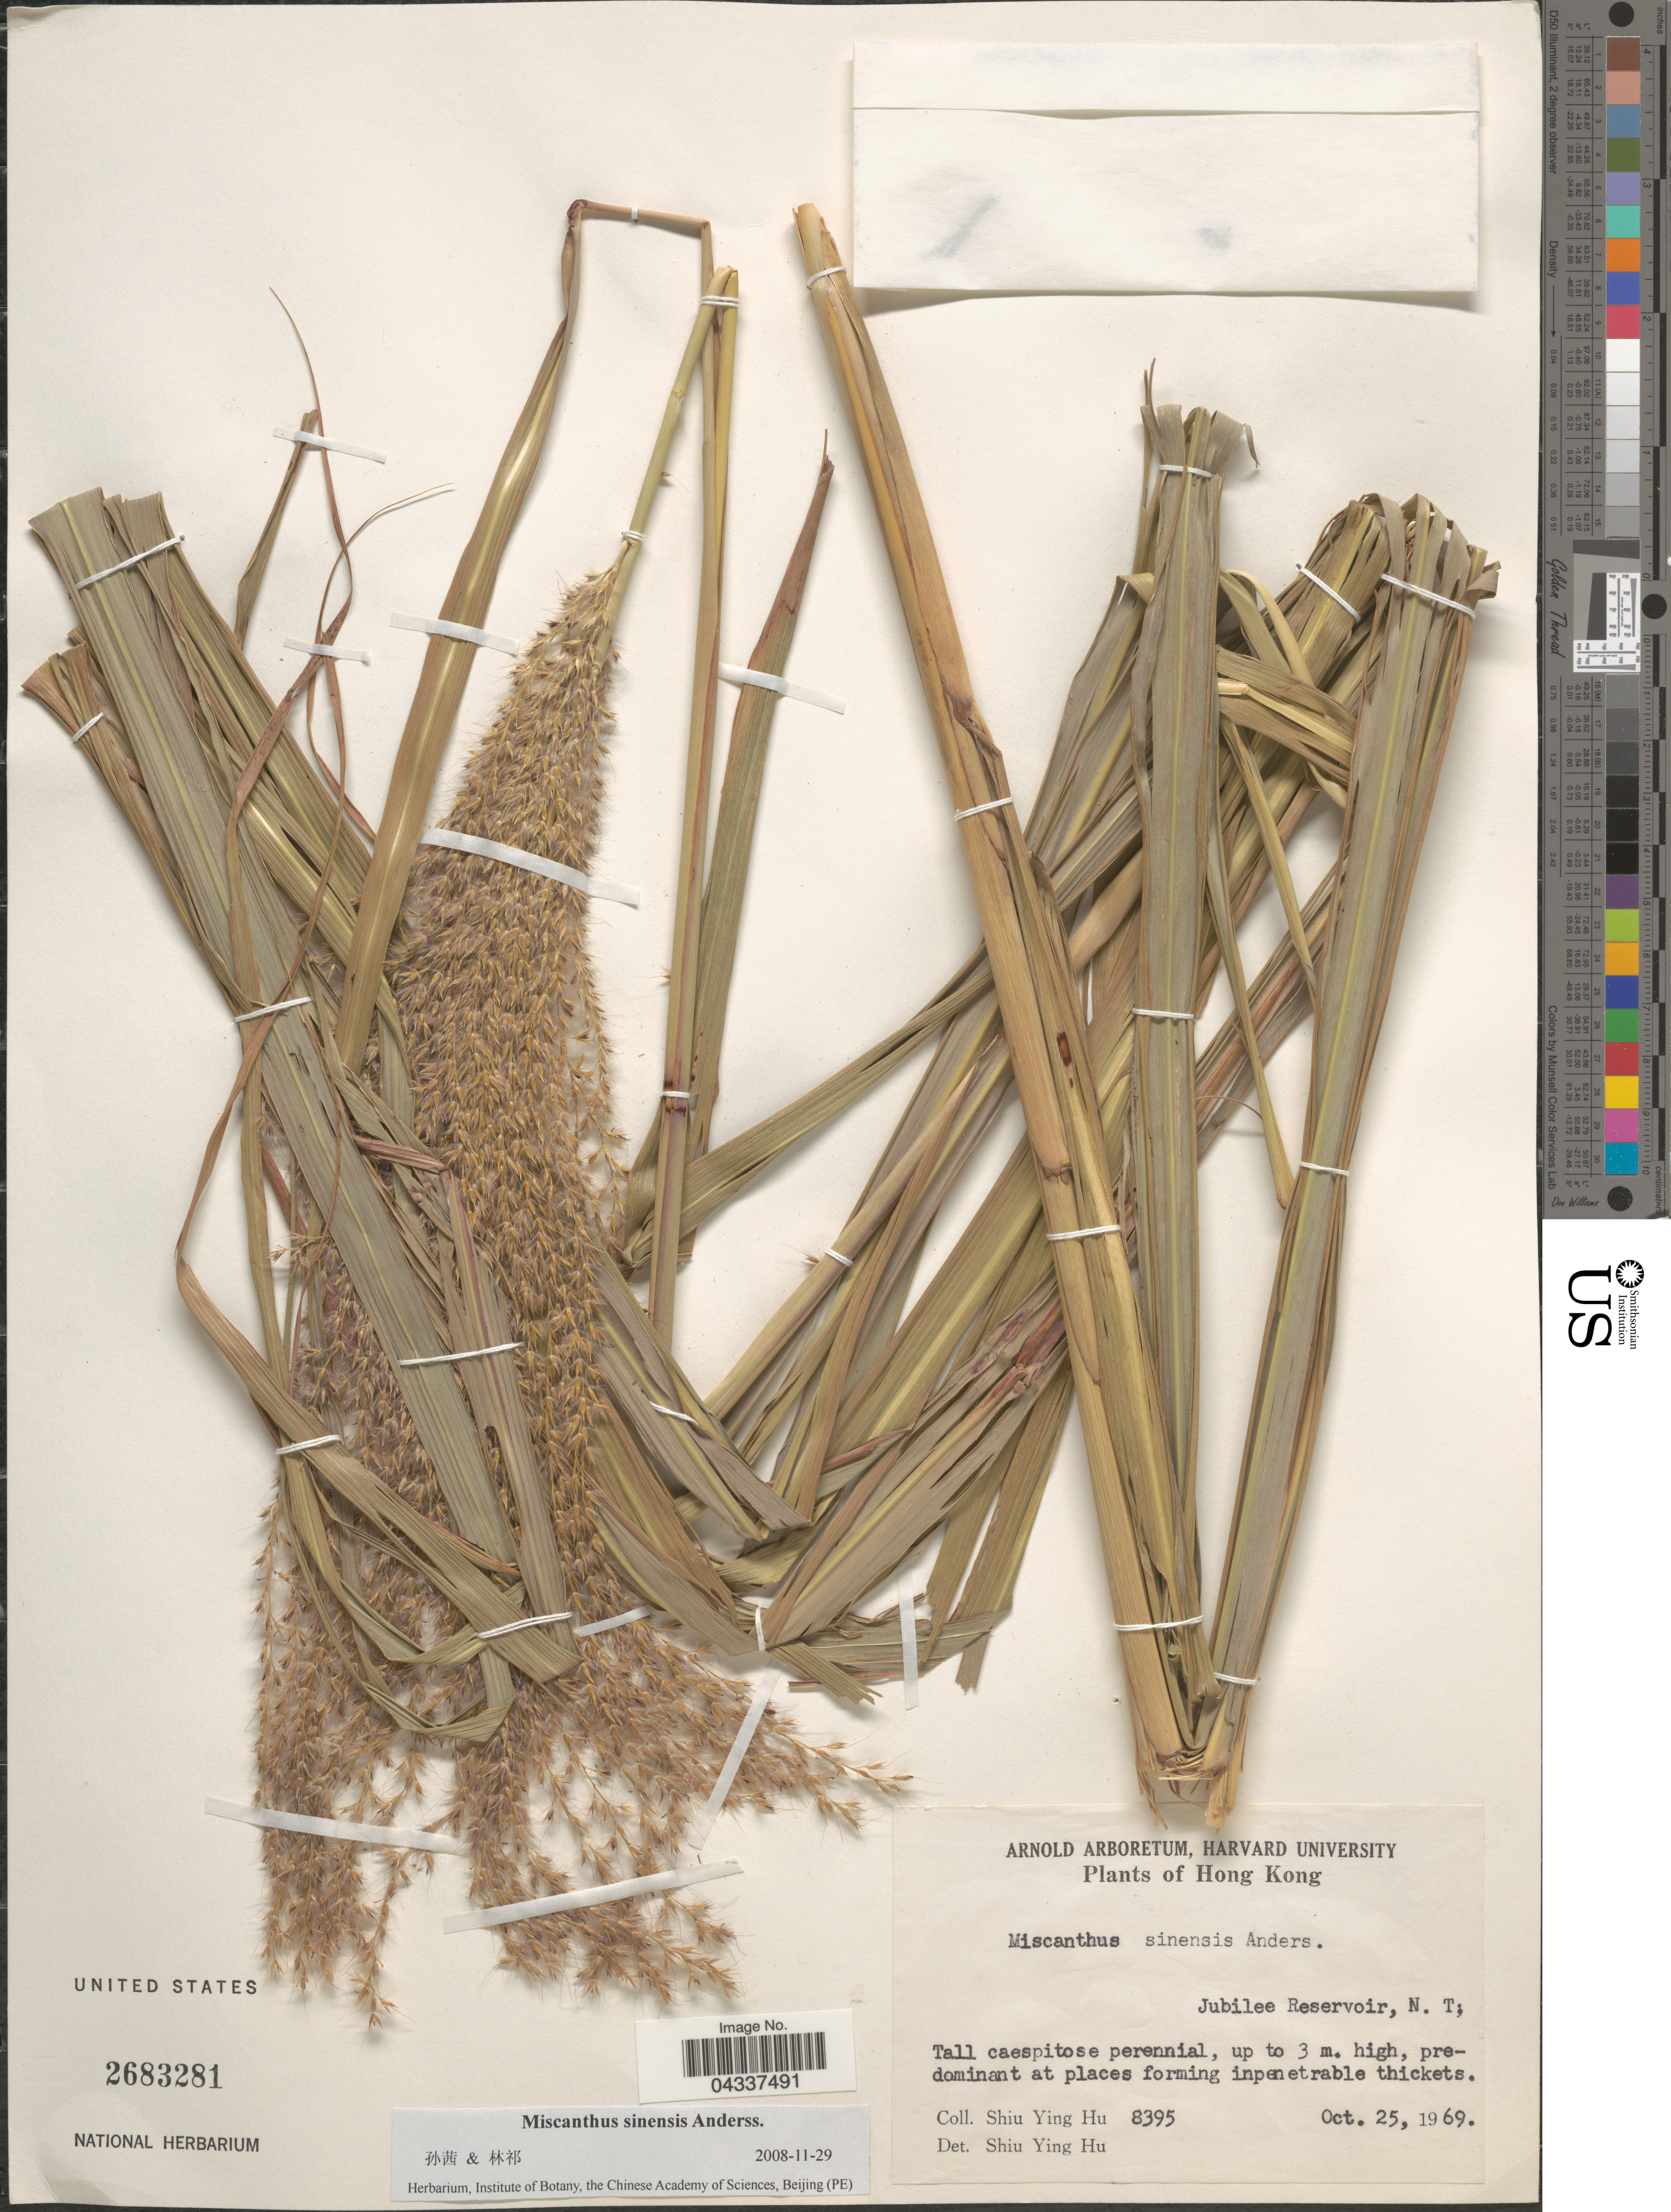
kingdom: Plantae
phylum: Tracheophyta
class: Liliopsida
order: Poales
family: Poaceae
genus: Miscanthus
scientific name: Miscanthus sinensis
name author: Andersson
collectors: S. Y. Hu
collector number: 8395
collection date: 1969-10-25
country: China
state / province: Hong Kong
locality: Jubilee Reservoir, N.T.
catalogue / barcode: US 2683281